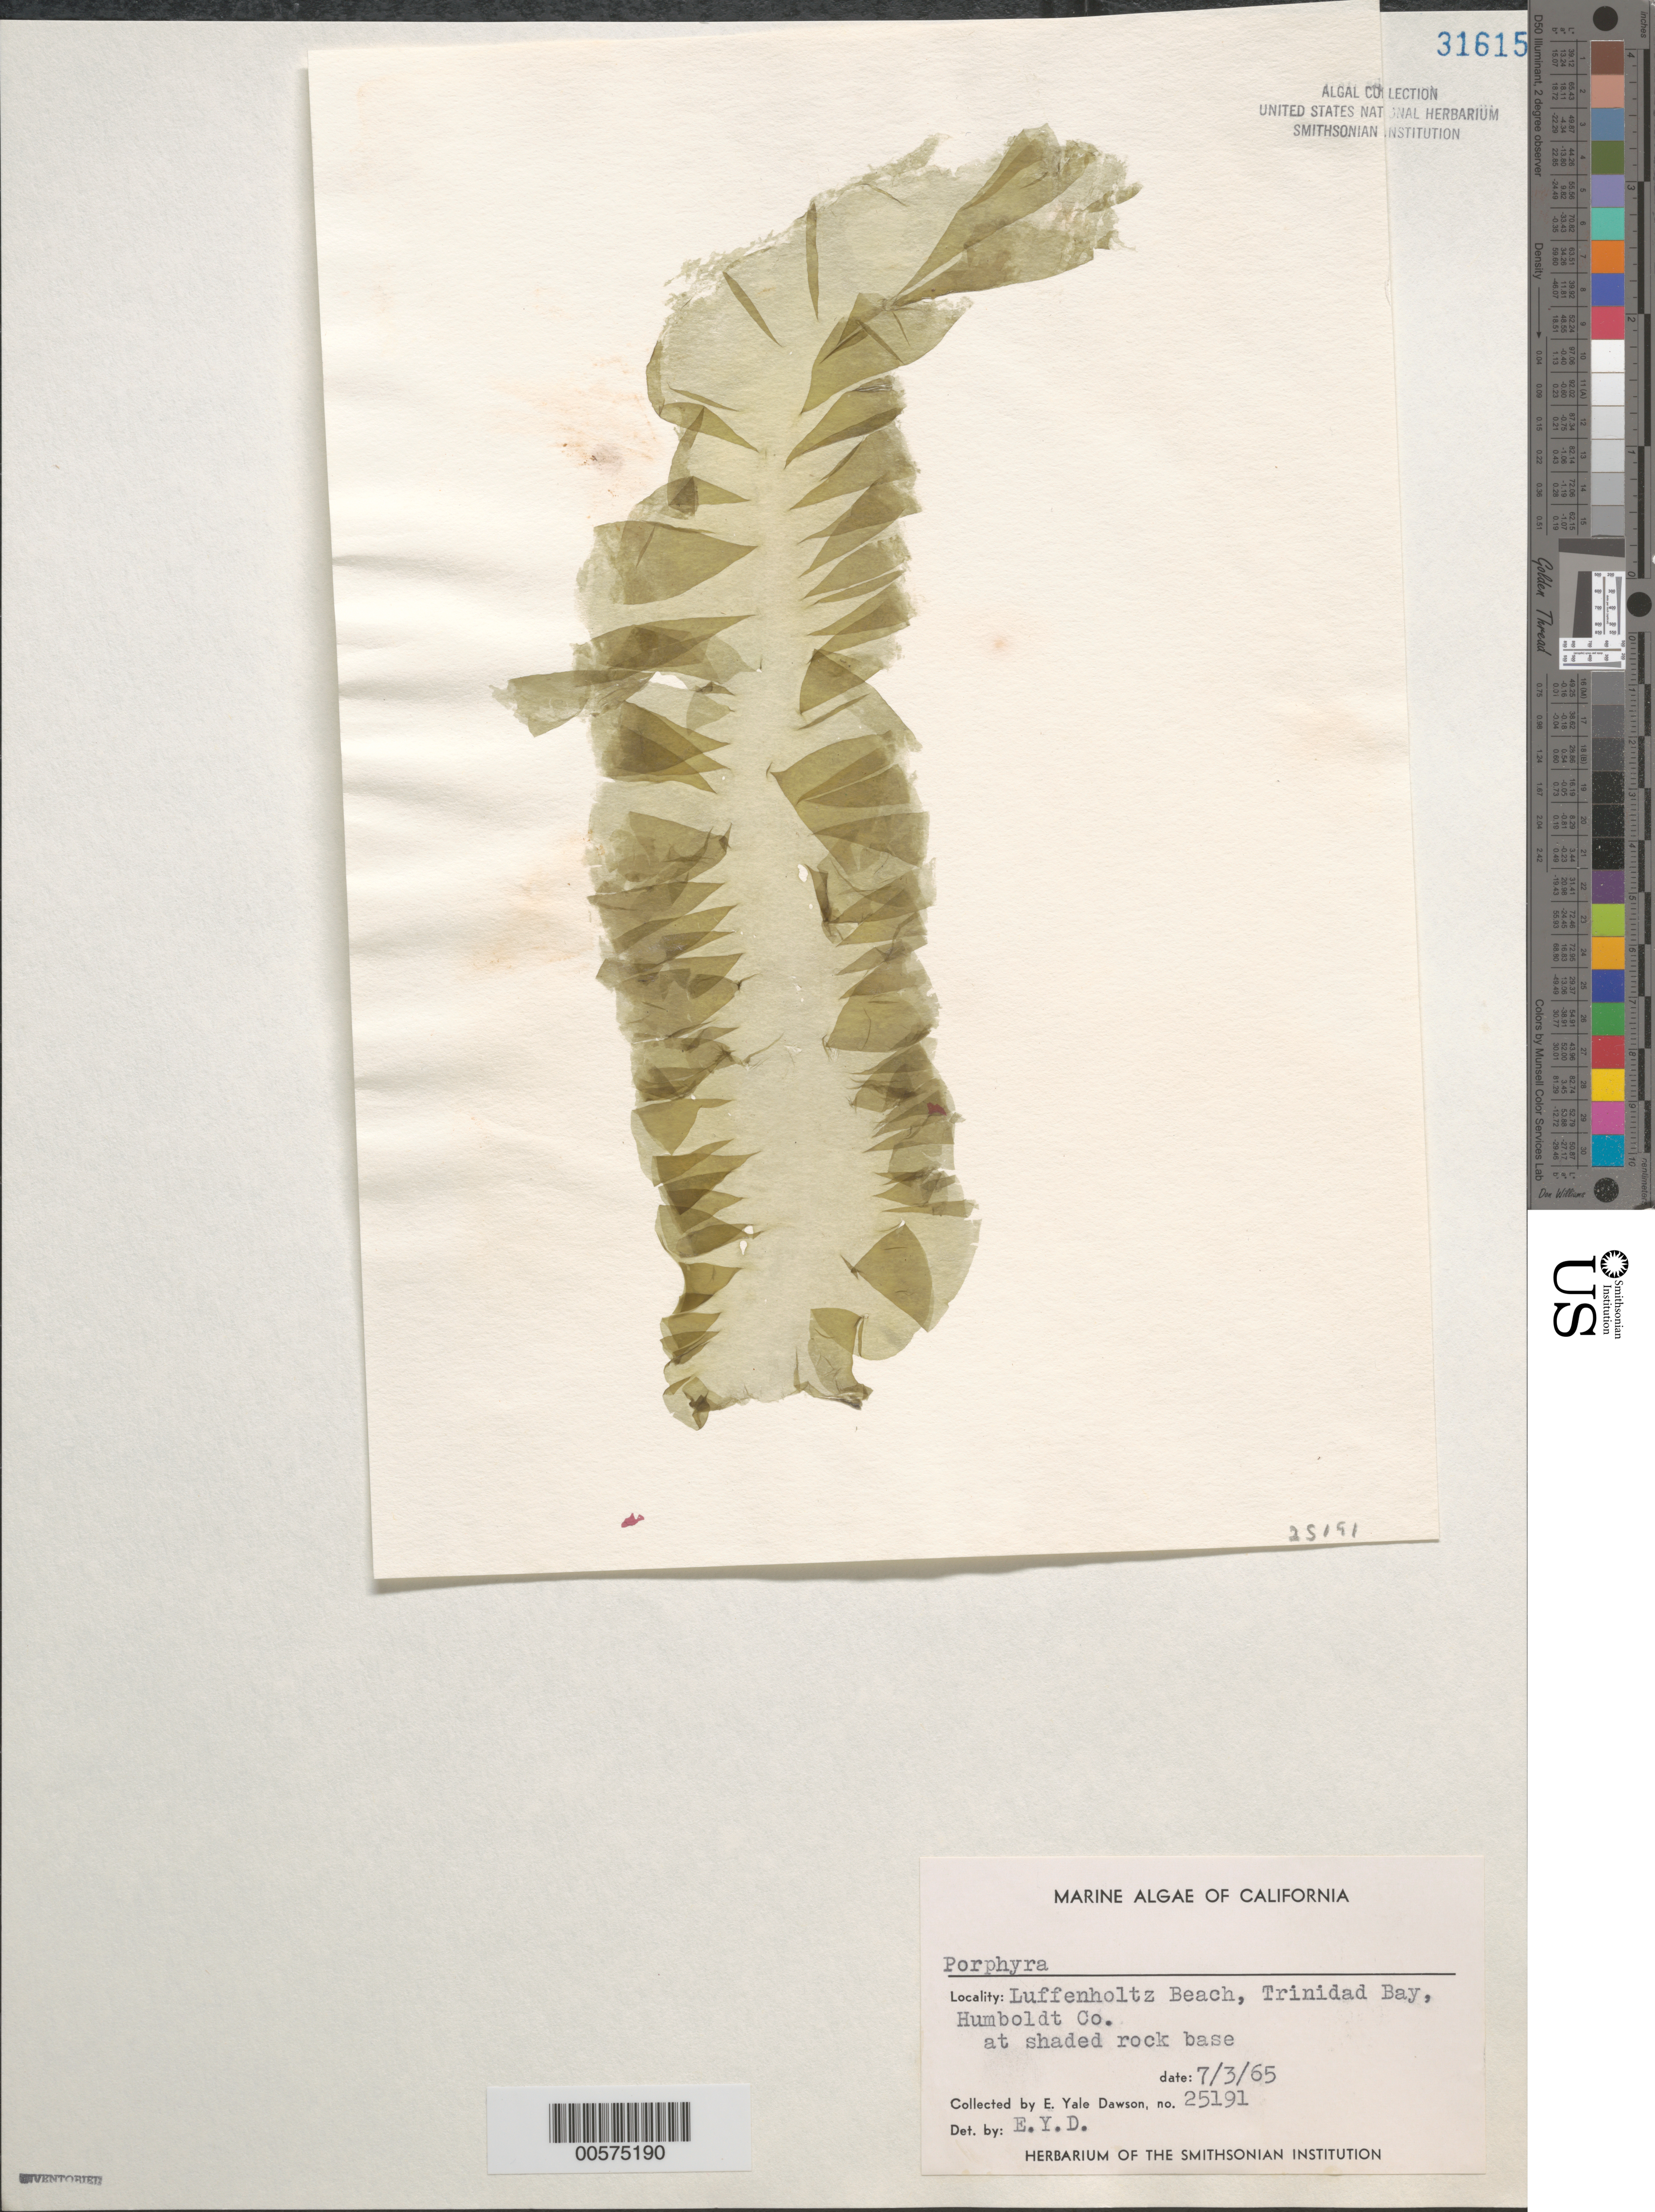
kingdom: Plantae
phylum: Rhodophyta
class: Bangiophyceae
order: Bangiales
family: Bangiaceae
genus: Porphyra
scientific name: Porphyra sp.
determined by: Dawson, E. Y.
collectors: E. Y. Dawson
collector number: EYD 25191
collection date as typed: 03 Jul 1965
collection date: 1965-07-03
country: United States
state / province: California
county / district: Humboldt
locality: Luffenholtz Beach, Trinidad Bay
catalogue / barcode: US 31615